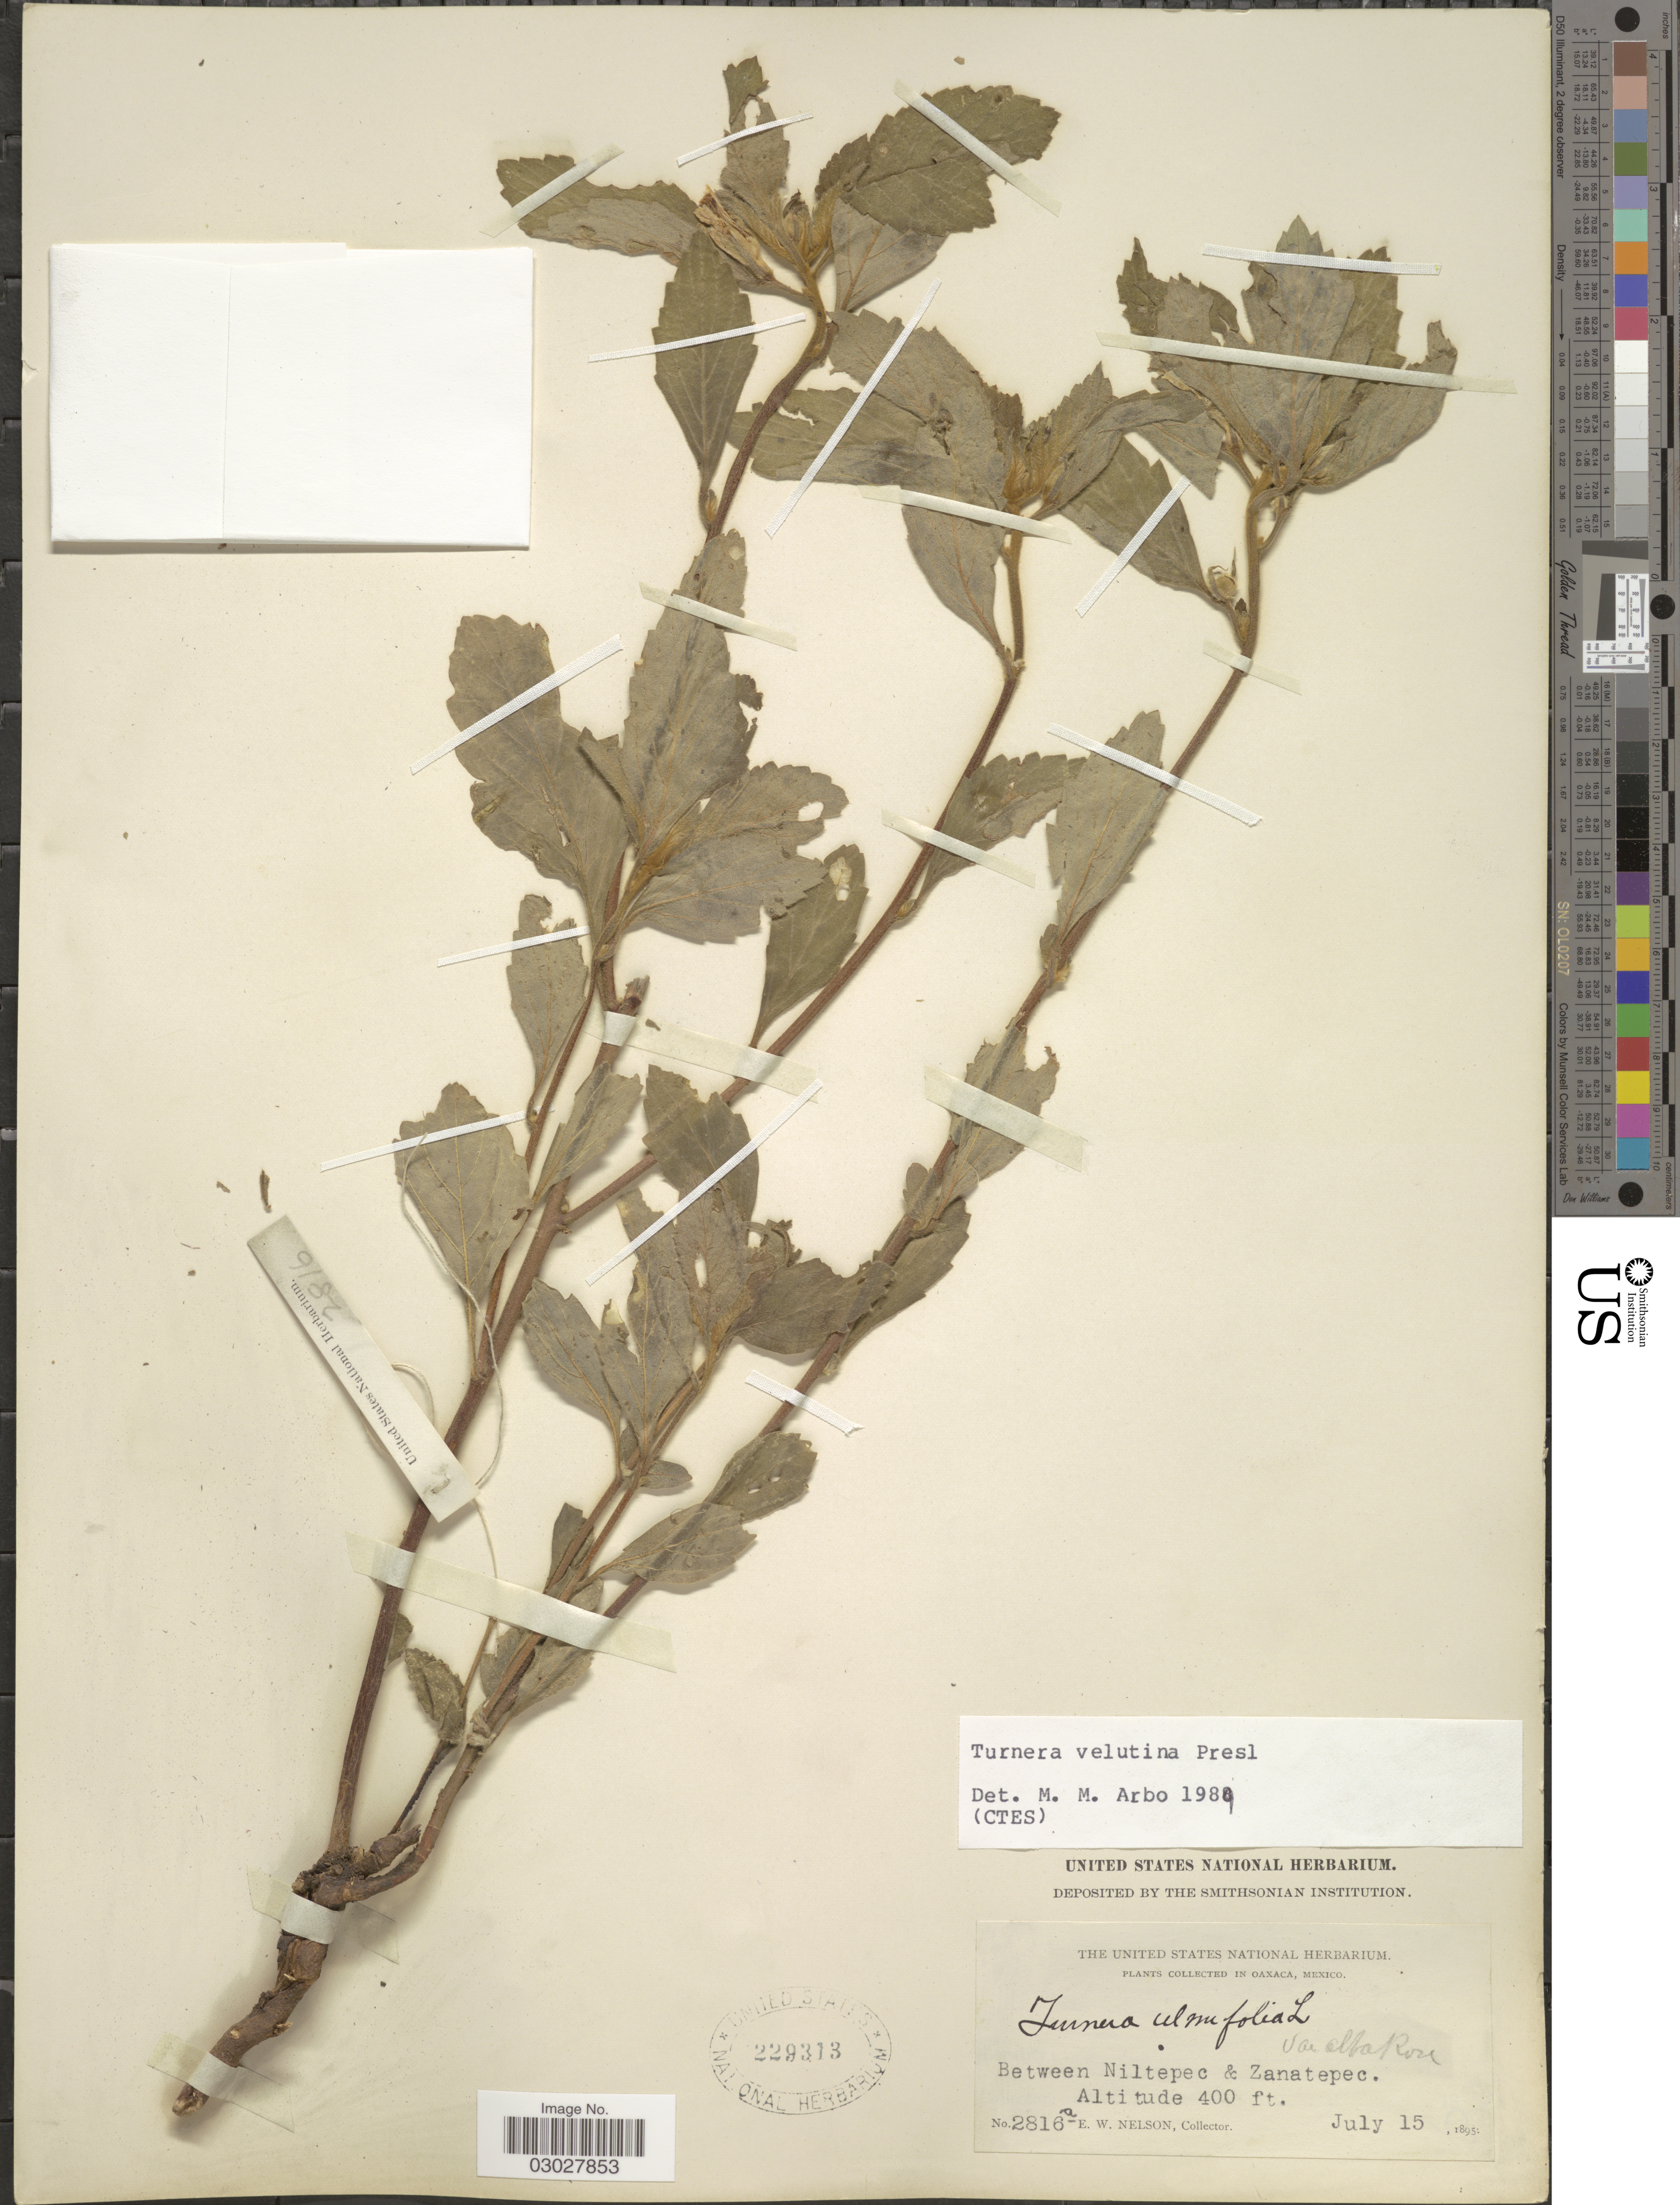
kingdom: Plantae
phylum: Tracheophyta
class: Magnoliopsida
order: Malpighiales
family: Turneraceae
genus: Turnera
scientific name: Turnera velutina Benth., nom. illeg.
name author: Benth.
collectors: E. W. Nelson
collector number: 2816a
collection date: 1895-07-15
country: Mexico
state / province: Oaxaca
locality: Between Niltepec & Zanatepec.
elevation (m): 122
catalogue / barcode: US 229313